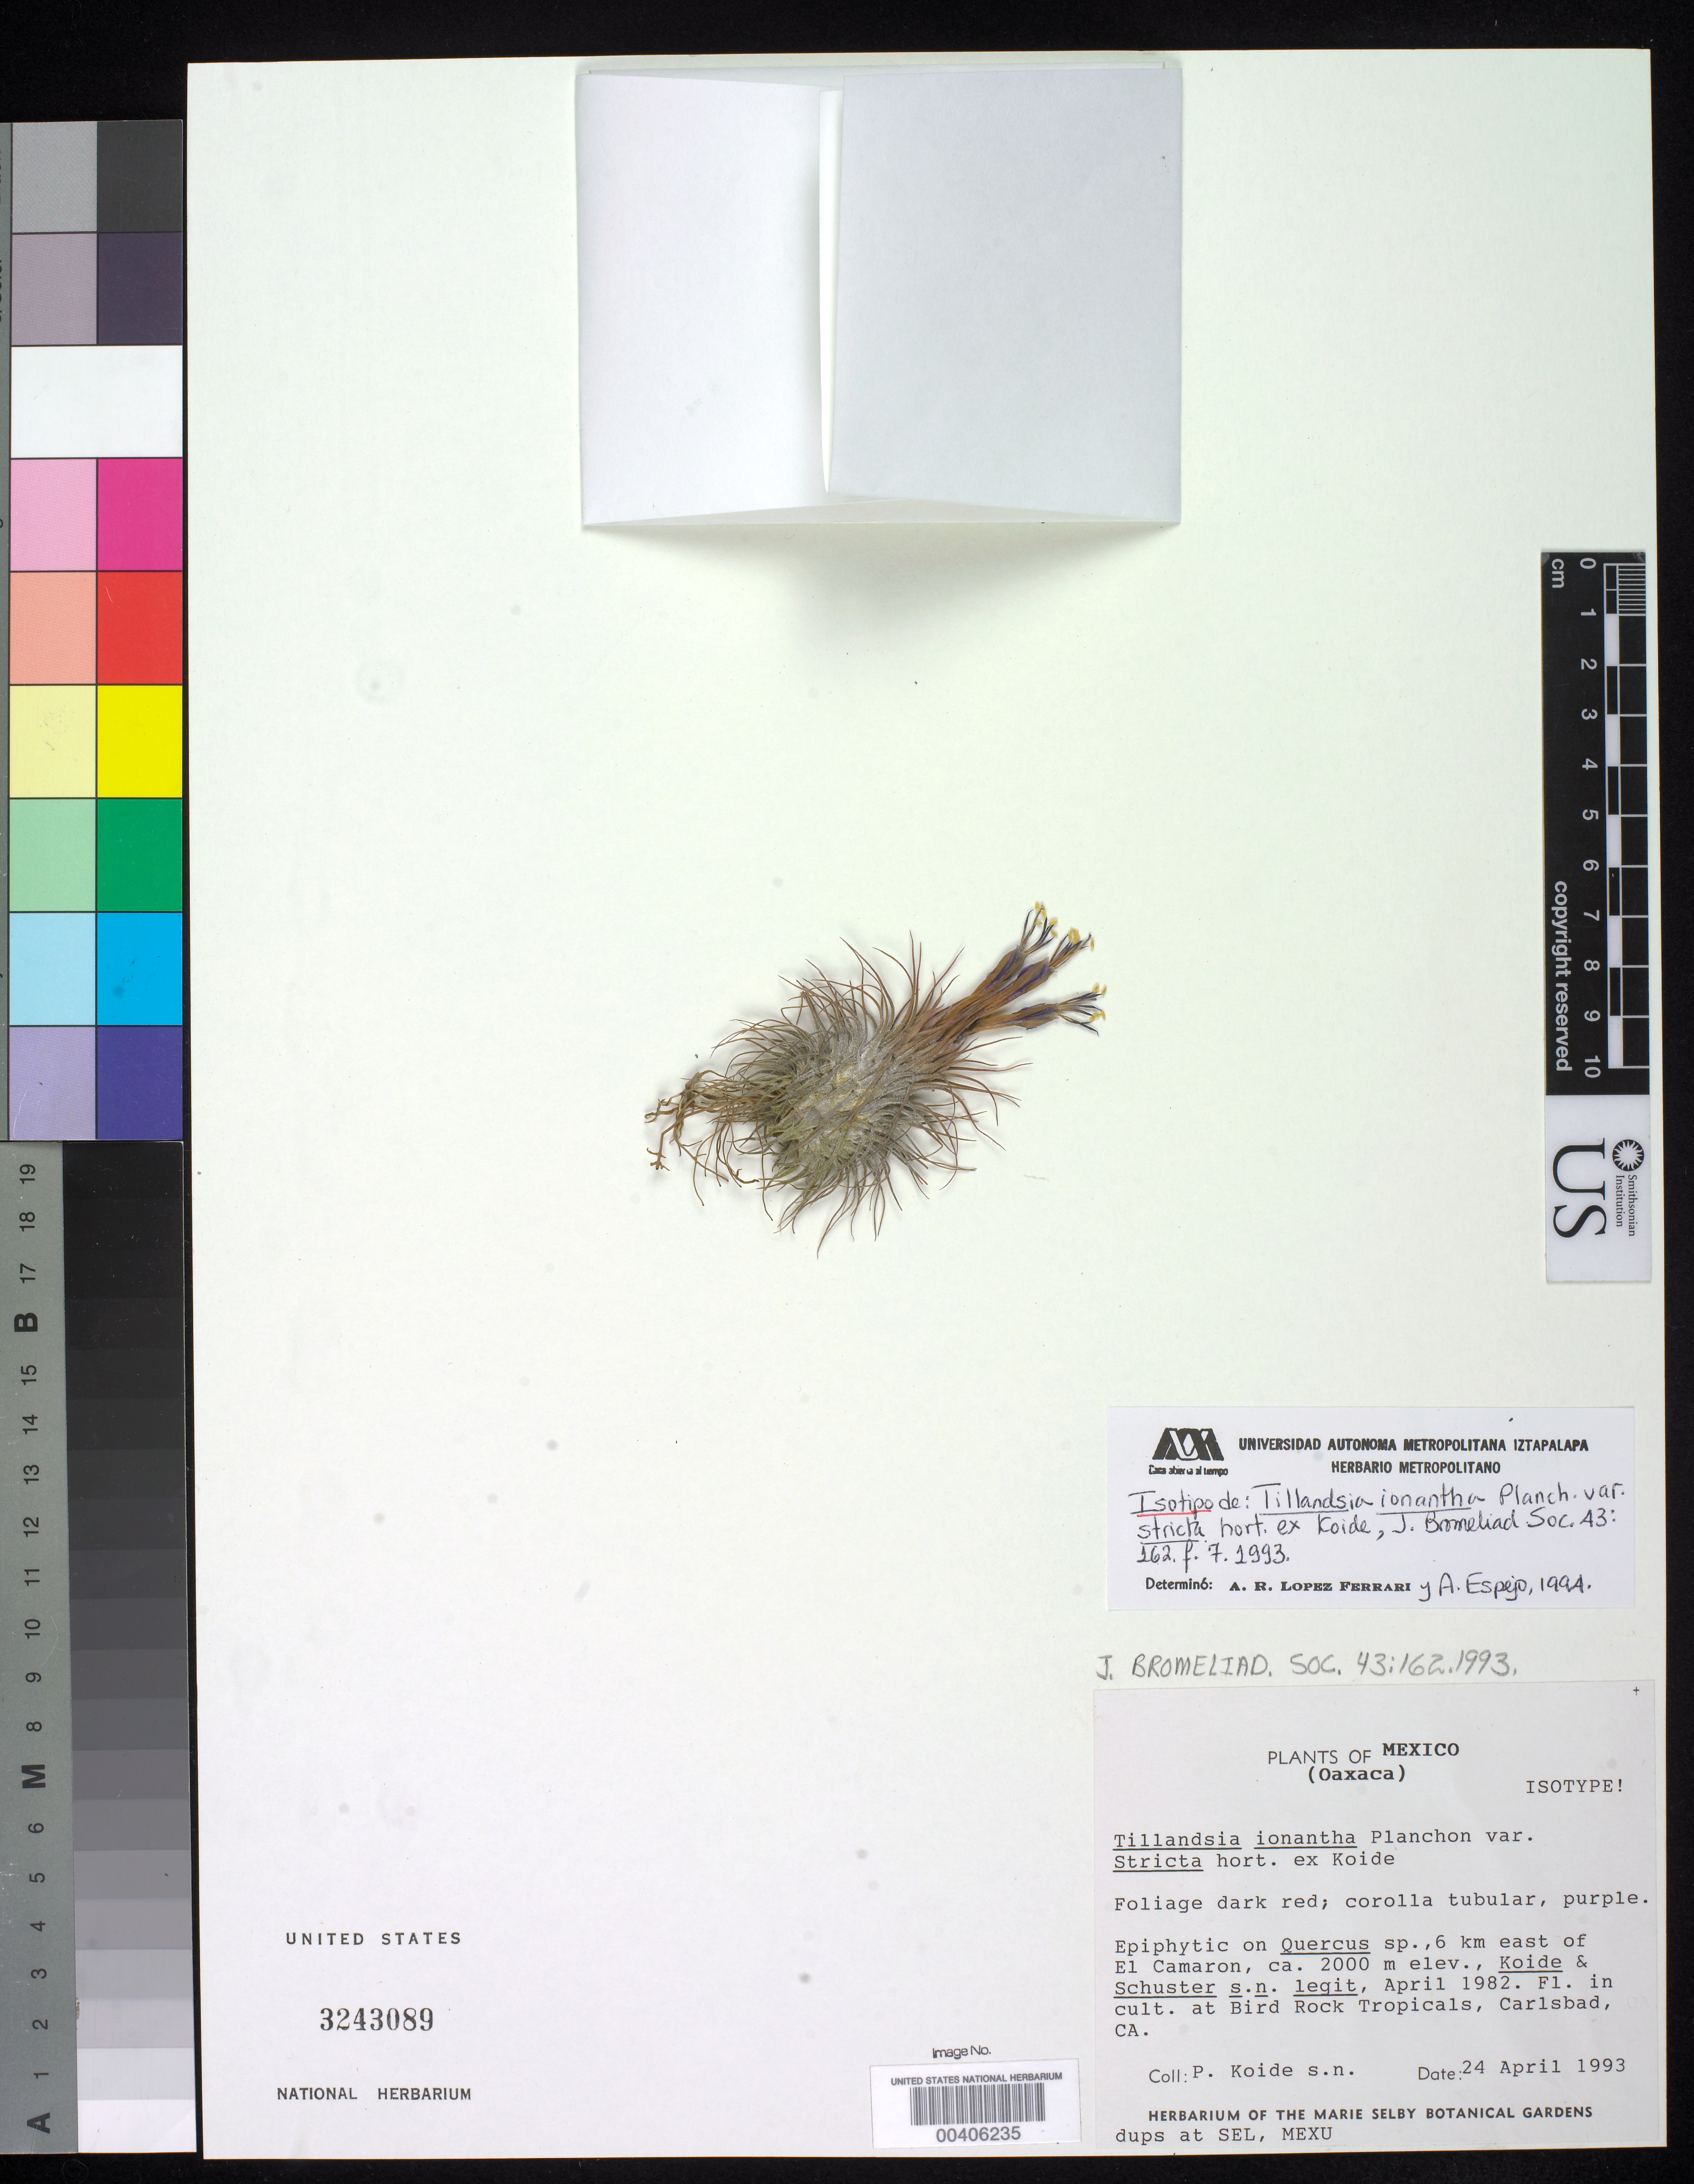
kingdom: Plantae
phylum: Tracheophyta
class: Liliopsida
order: Poales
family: Bromeliaceae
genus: Tillandsia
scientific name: Tillandsia ionantha var. stricta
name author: Hort. ex Koide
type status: Isotype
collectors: P. Koide & -- Schuster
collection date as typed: Apr 1982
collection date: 1982-04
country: Mexico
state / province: Oaxaca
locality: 6 km E of El Cameroon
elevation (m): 2000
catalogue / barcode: US 3243089